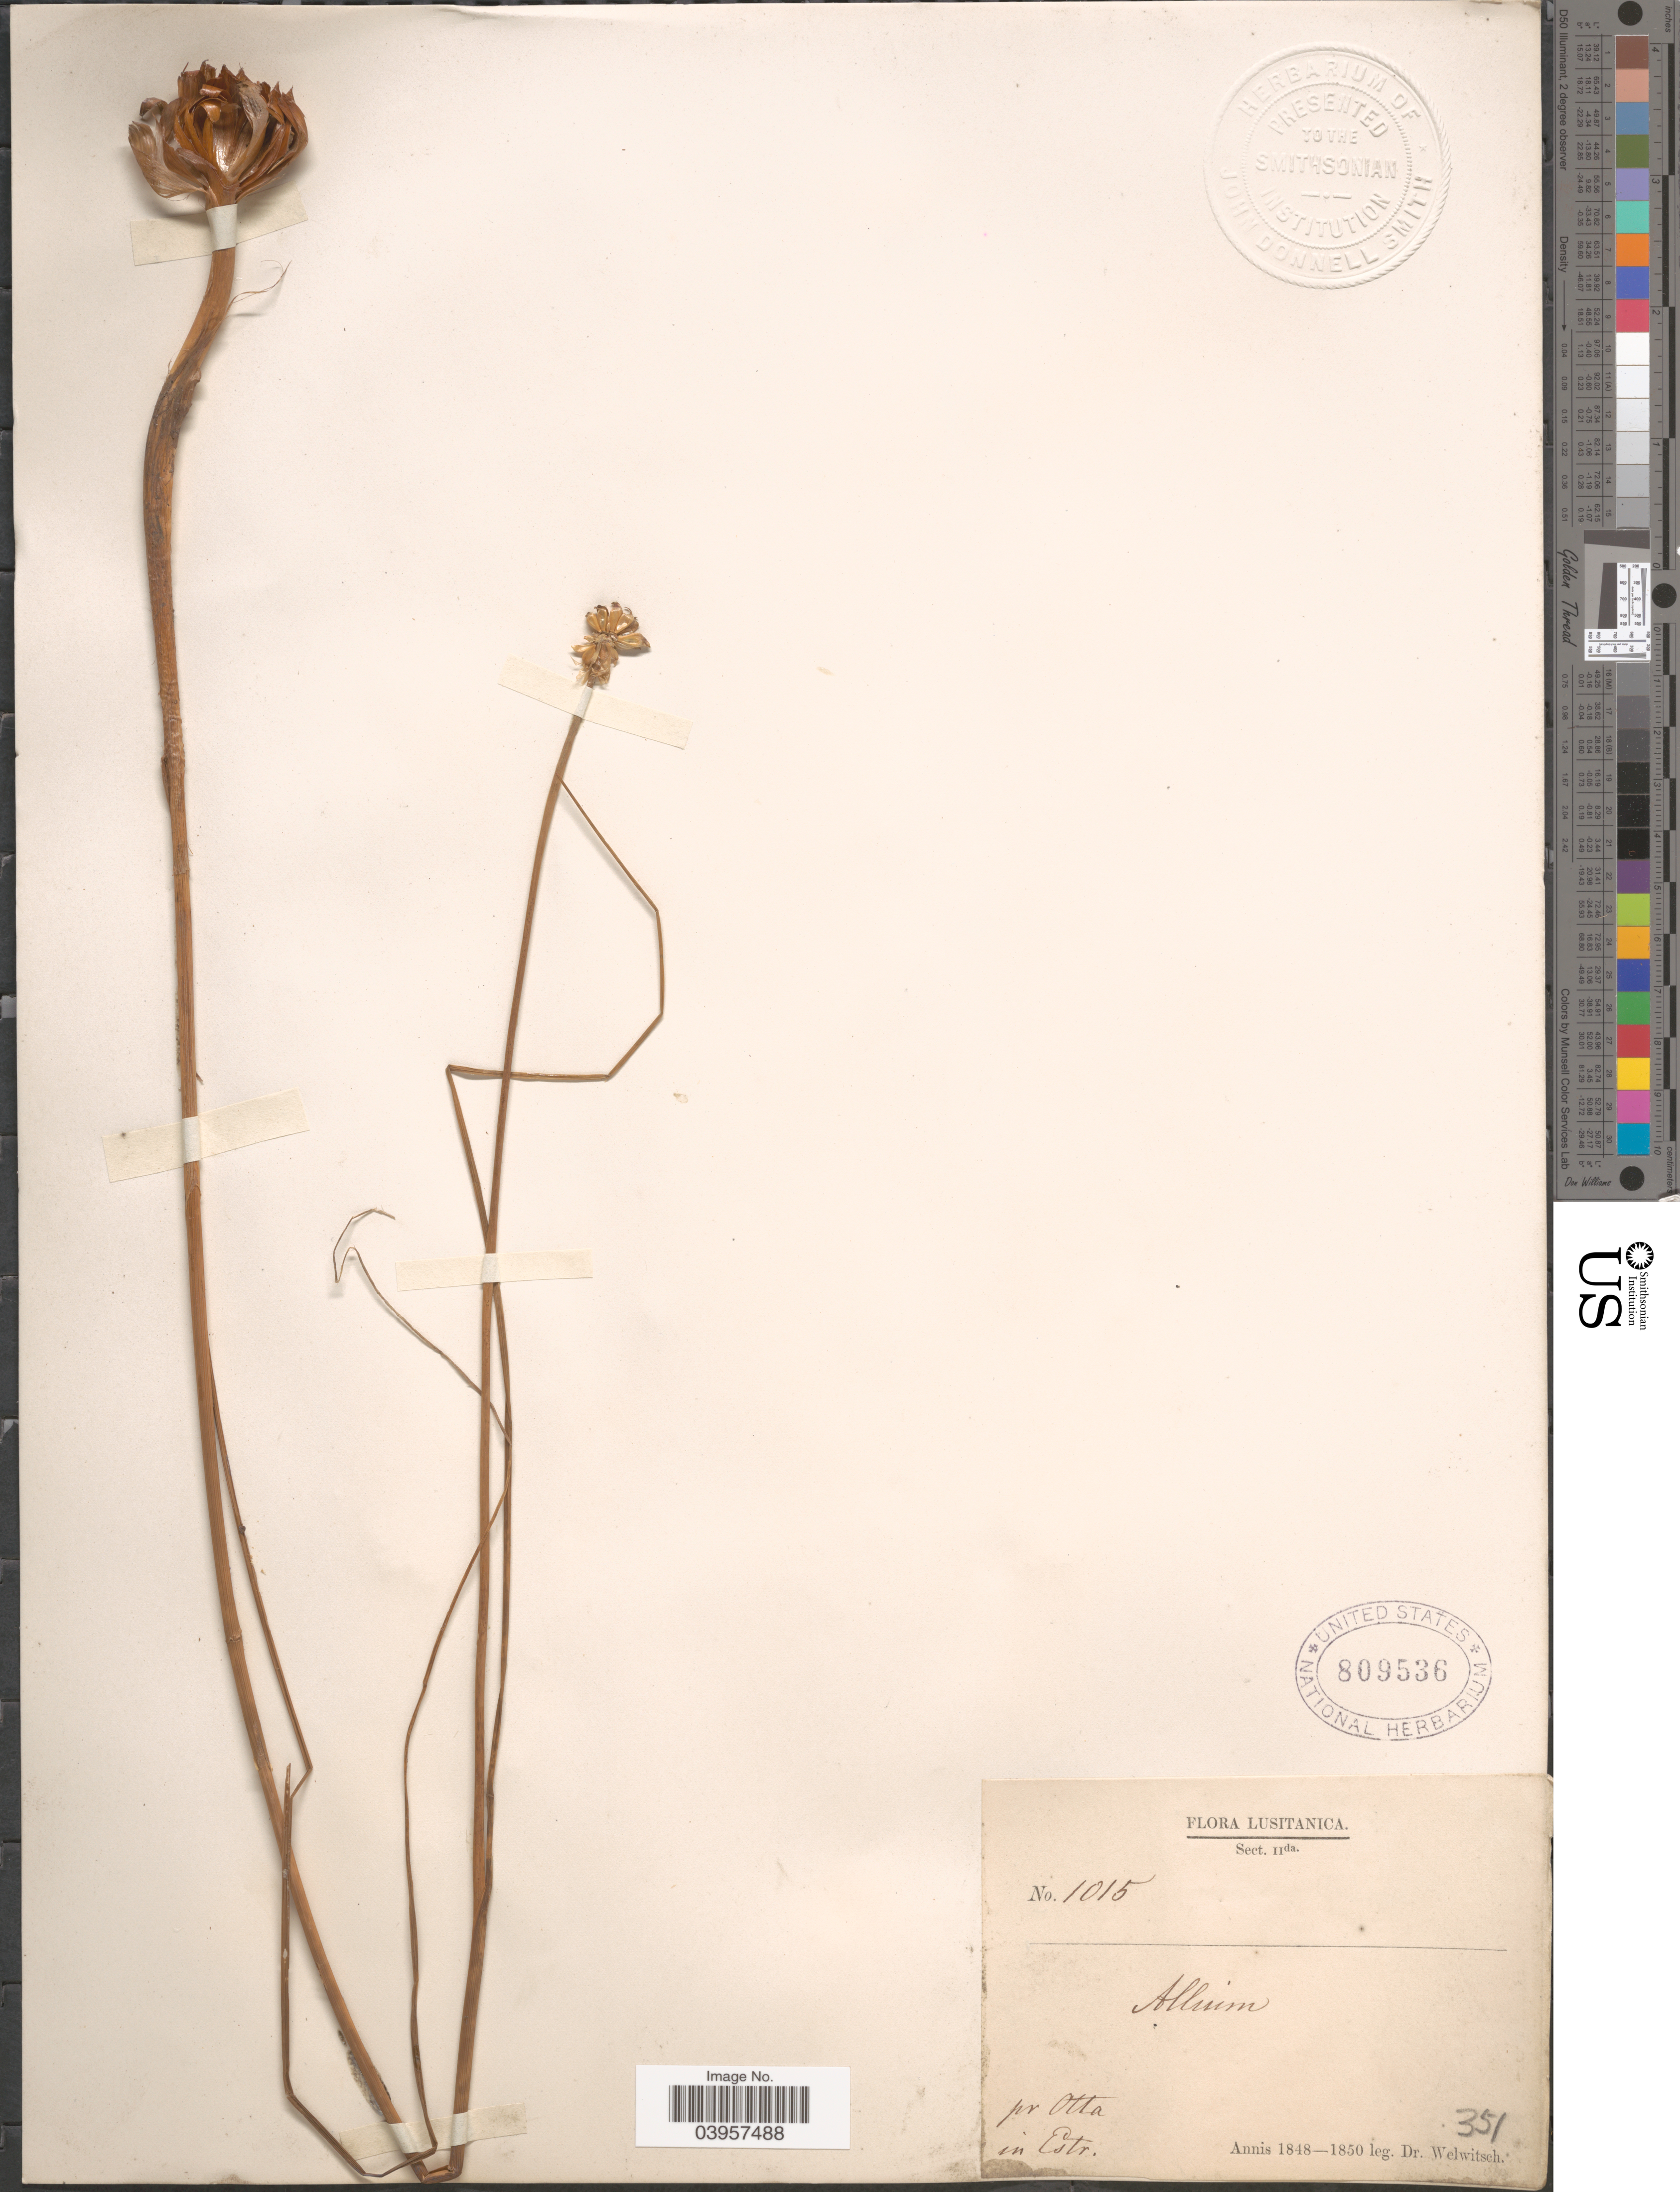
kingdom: Plantae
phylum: Tracheophyta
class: Liliopsida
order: Asparagales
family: Amaryllidaceae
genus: Allium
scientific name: Allium sp.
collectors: -. Welwitsch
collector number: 1015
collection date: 1848/1850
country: Portugal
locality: Lusitanica. Pr Otta in Estr.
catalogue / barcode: US 809536